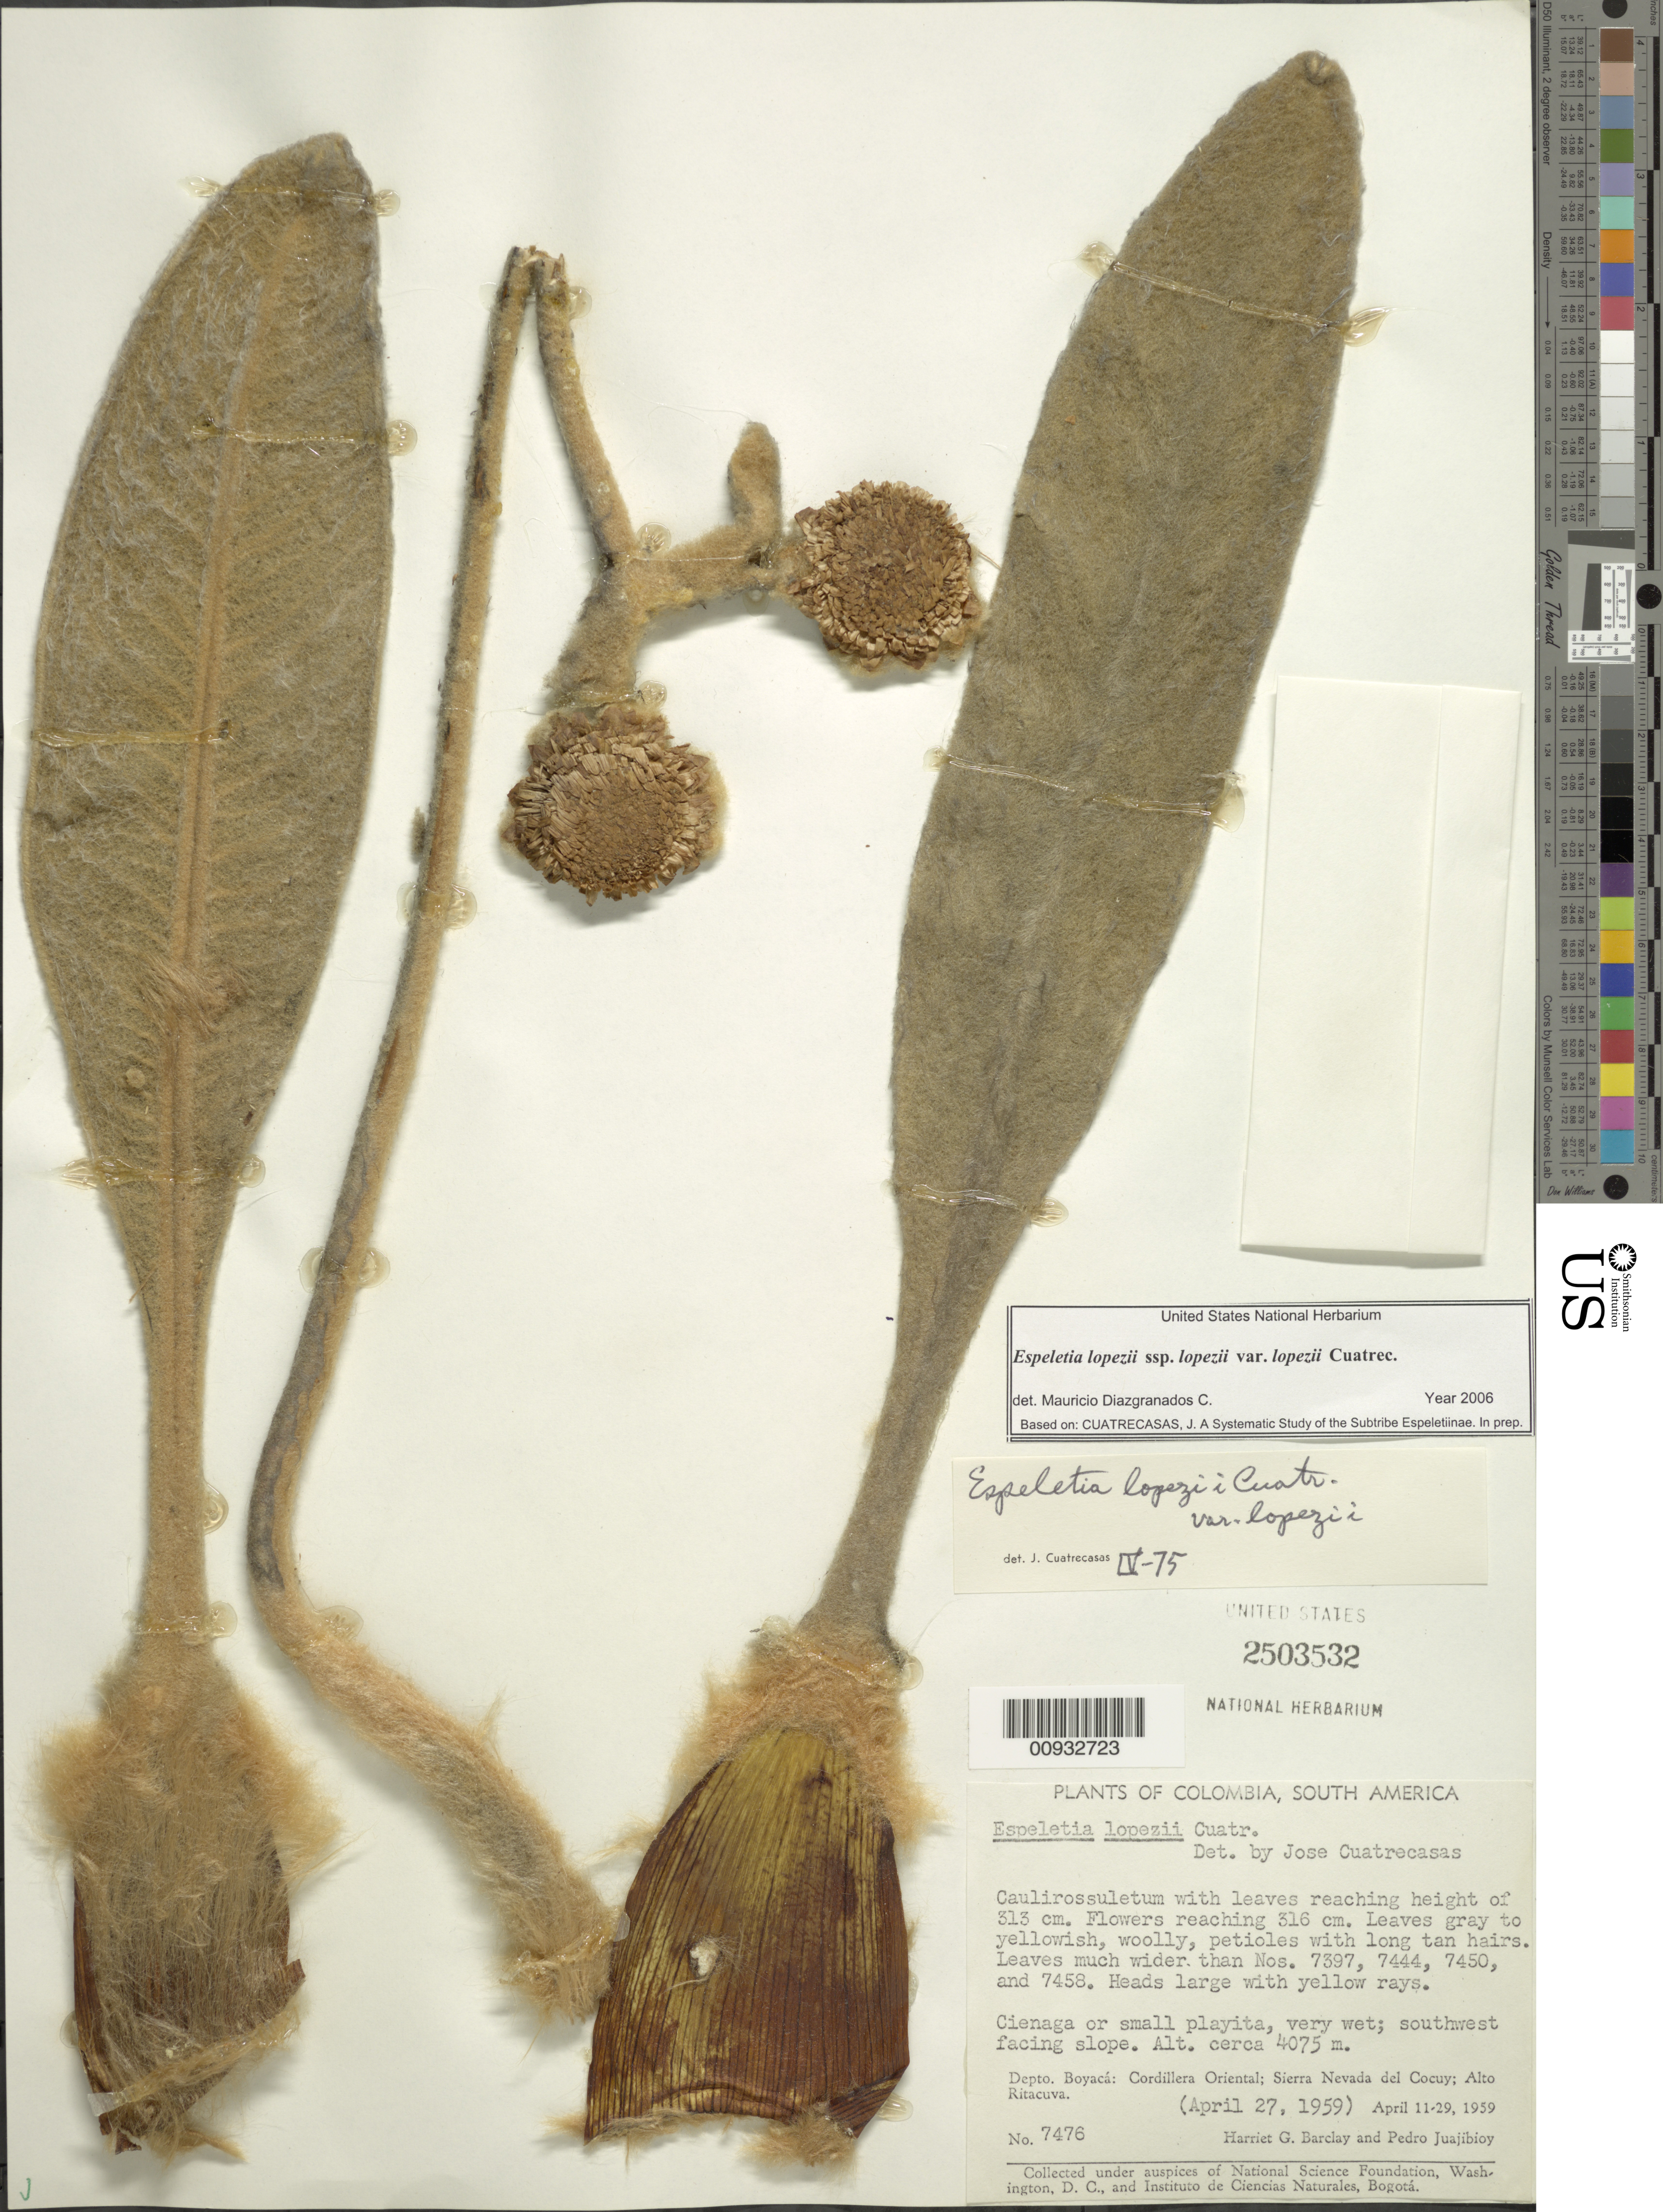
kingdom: Plantae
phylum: Tracheophyta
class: Magnoliopsida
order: Asterales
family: Asteraceae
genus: Espeletia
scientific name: Espeletia lopezii var. lopezi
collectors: H. G. Barclay & P. Juajibioy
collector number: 7476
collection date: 1959-04-27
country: Colombia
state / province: Boyacá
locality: Cordillera Oriental; Sierra Nevada del Cocuy. Alto Ritacuva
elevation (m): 4075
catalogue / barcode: US 2503532